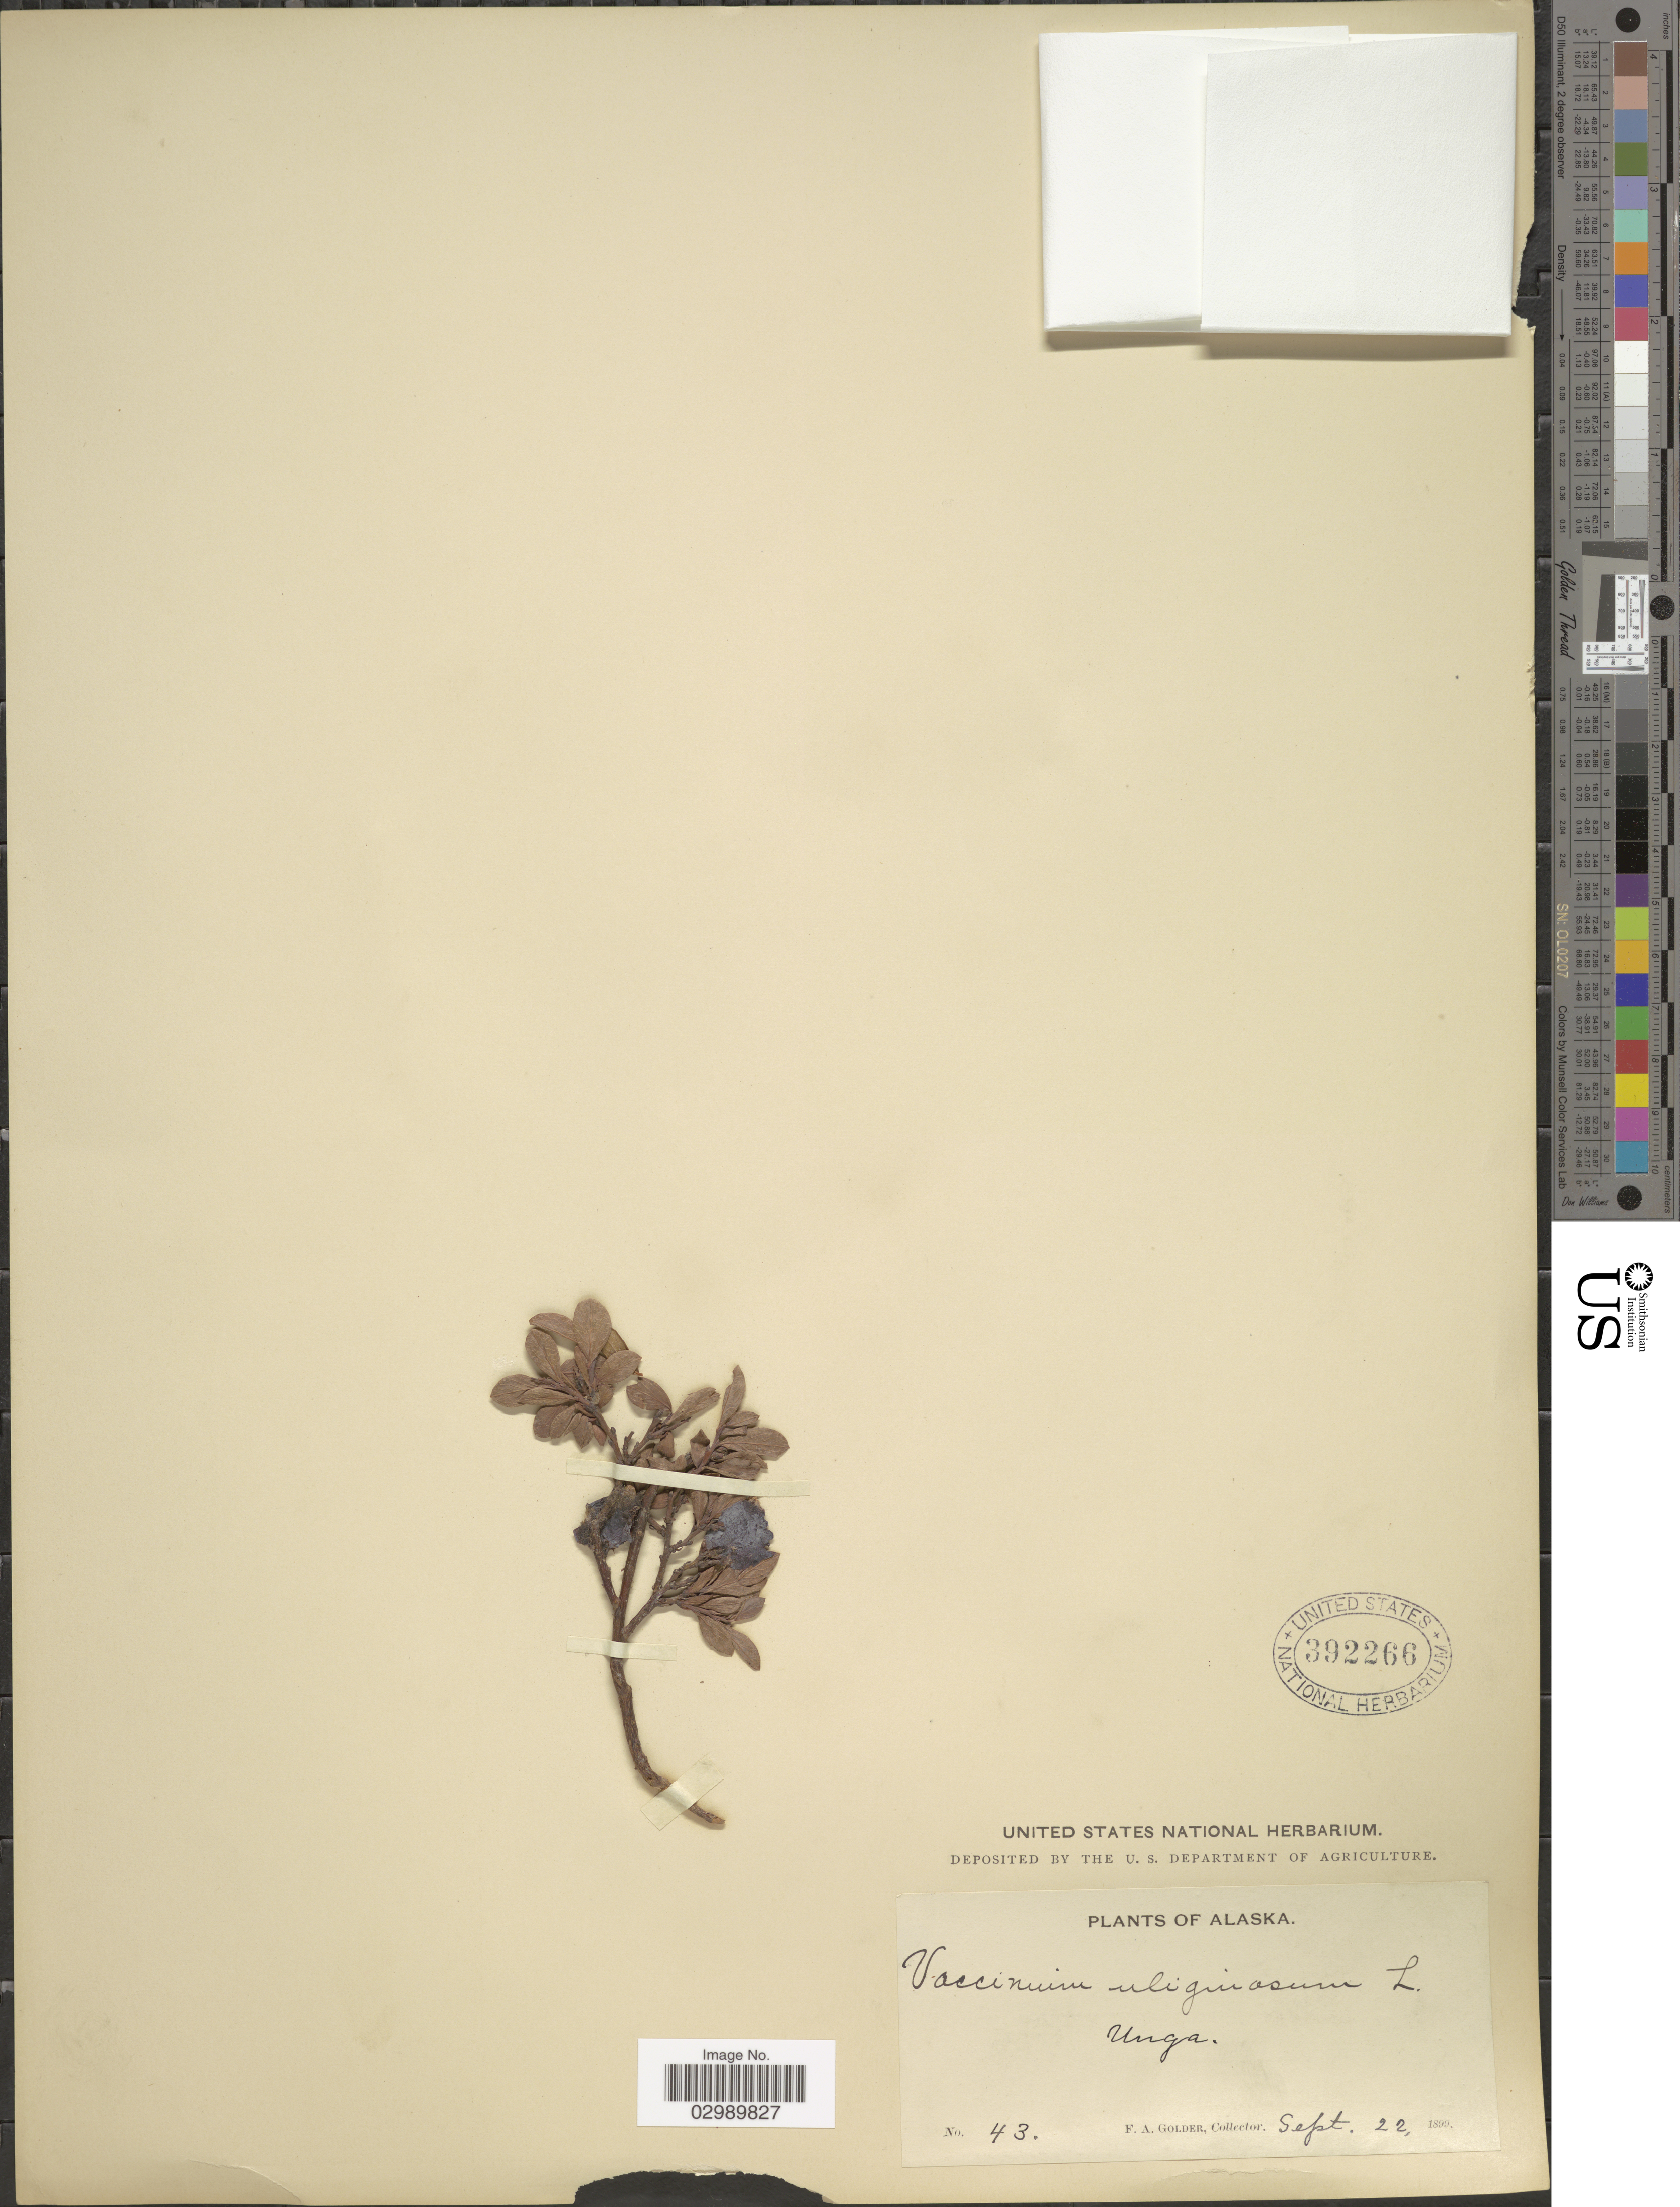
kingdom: Plantae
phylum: Tracheophyta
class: Magnoliopsida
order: Ericales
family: Ericaceae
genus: Vaccinium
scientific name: Vaccinium uliginosum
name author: L.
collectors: F. Walpole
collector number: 43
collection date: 1899-09-22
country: United States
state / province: Alaska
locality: Unga.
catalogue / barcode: US 392266